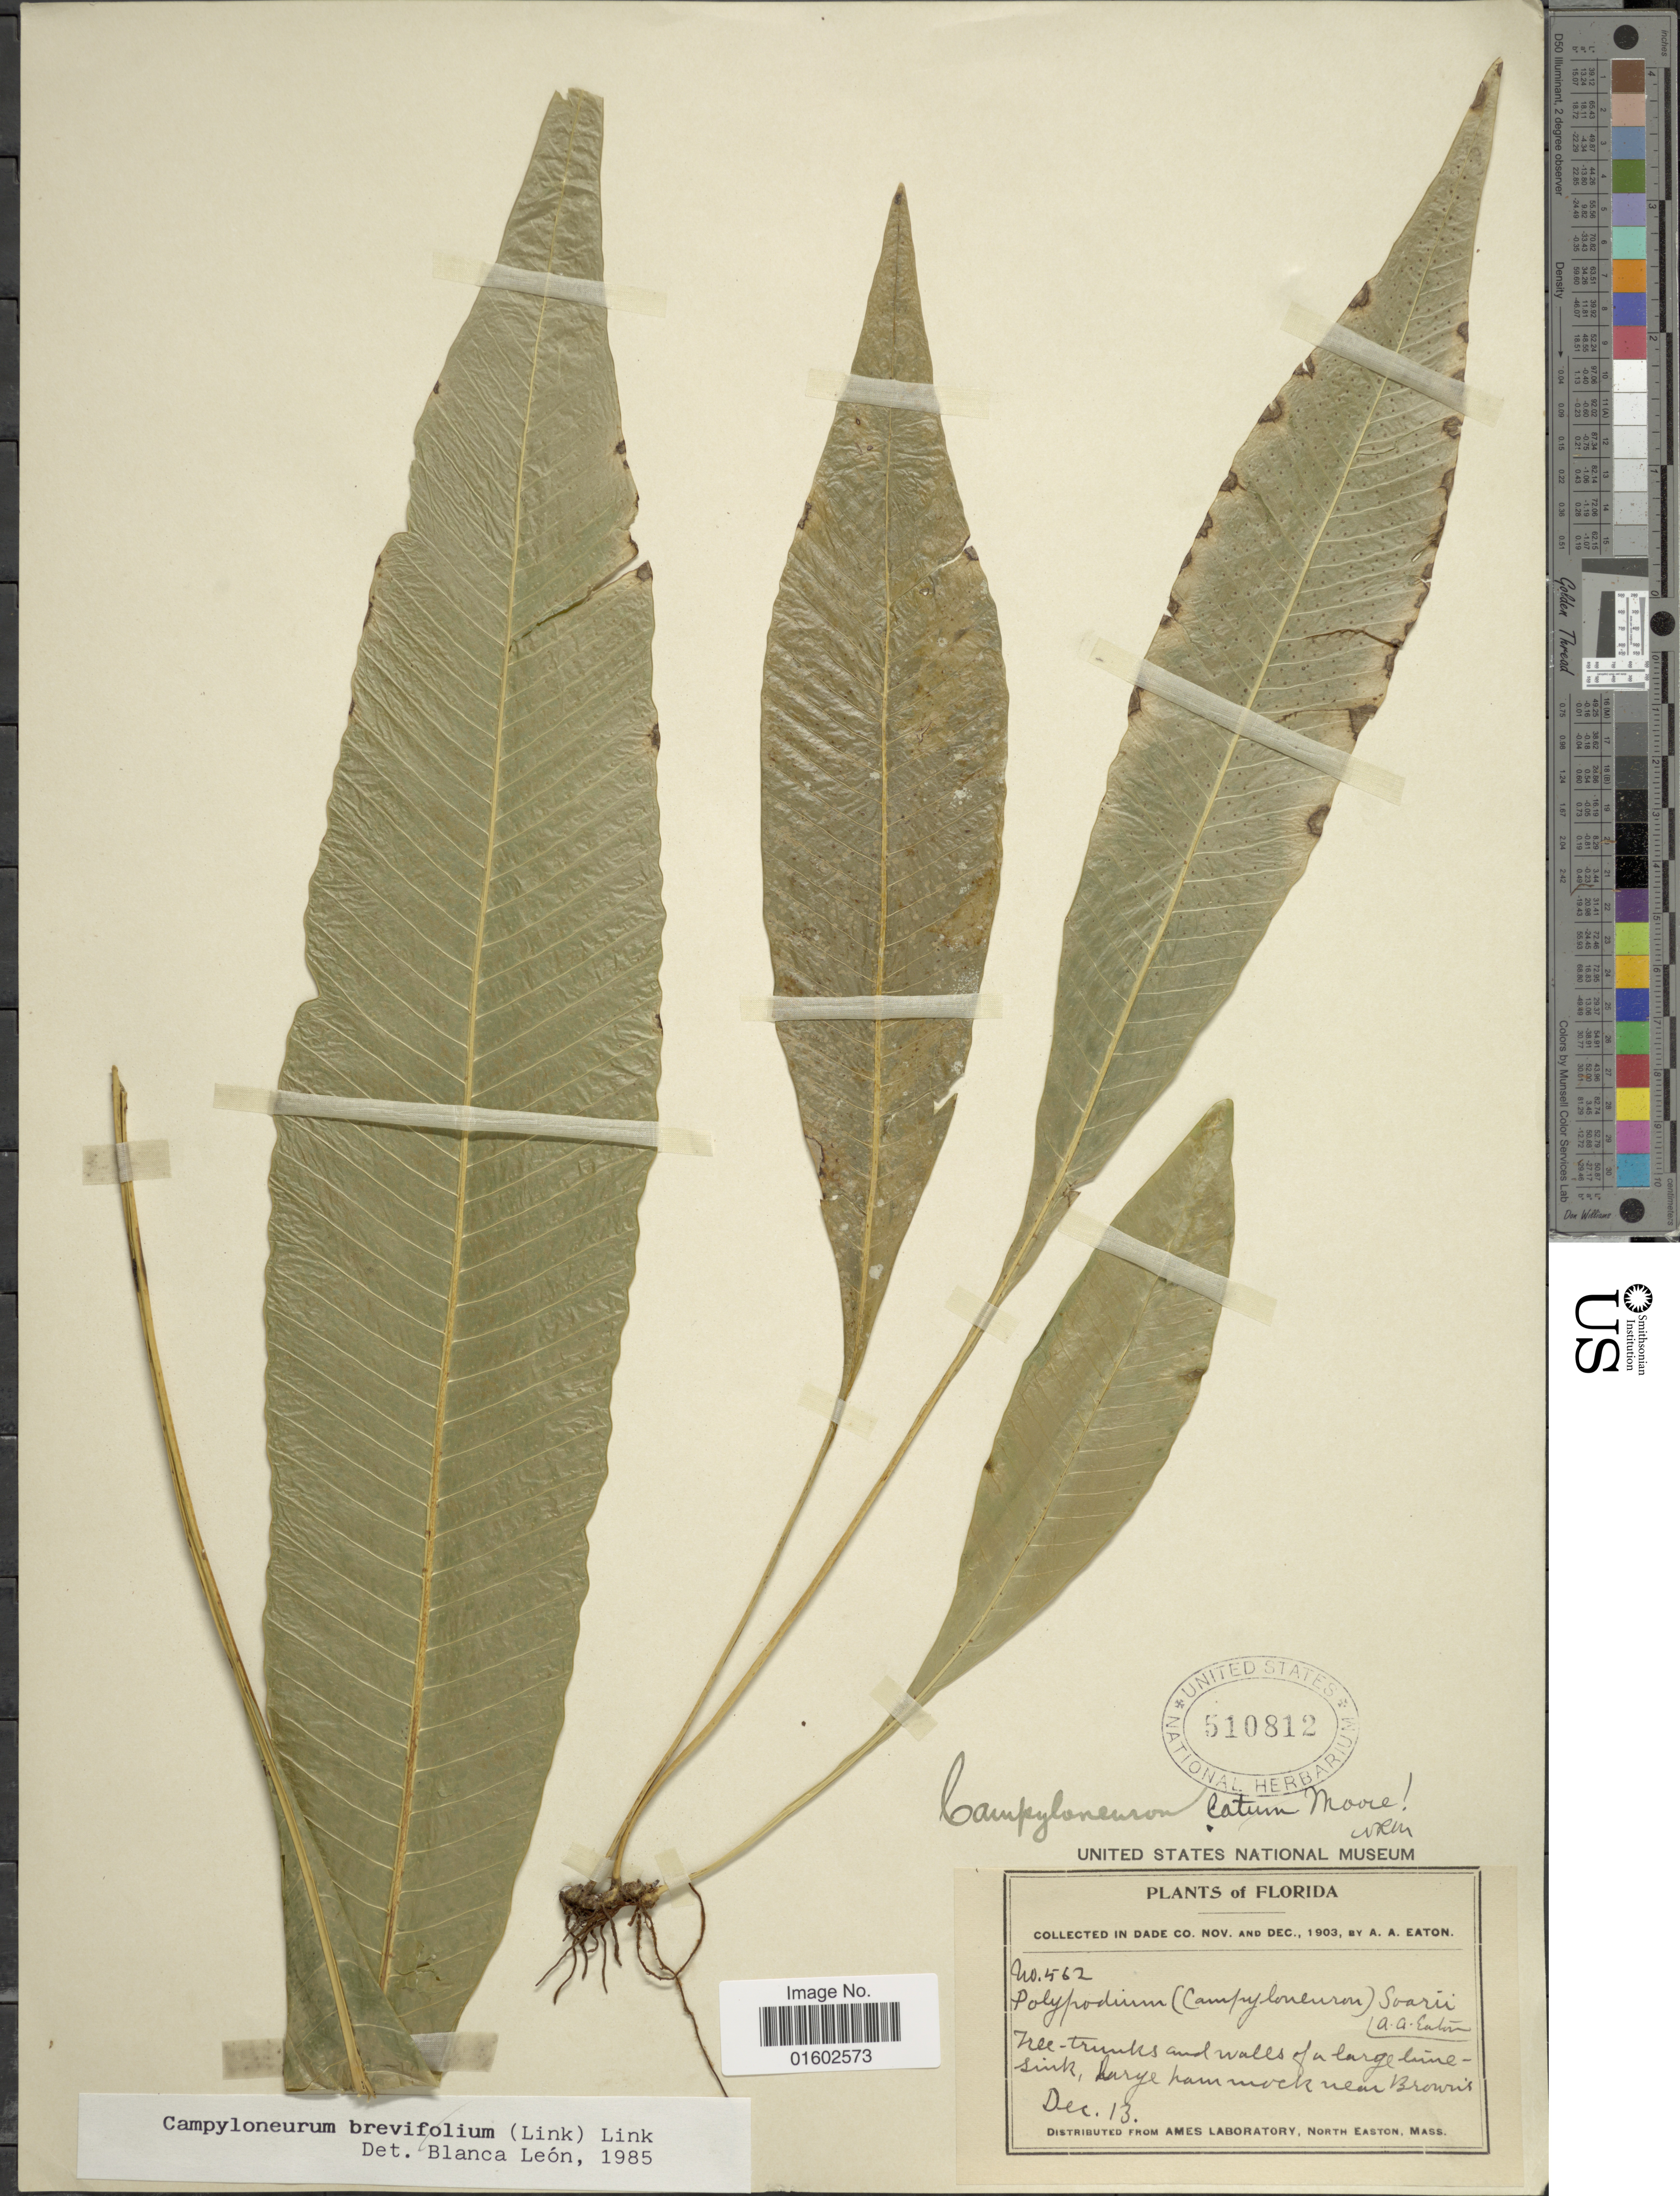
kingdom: Plantae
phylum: Tracheophyta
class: Polypodiopsida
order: Polypodiales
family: Polypodiaceae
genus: Campyloneurum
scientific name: Campyloneurum phyllitidis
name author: (L.) C. Presl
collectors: A. A. Eaton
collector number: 562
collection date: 1903-12-13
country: United States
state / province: Florida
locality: Dade Co.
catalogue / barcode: US 510812